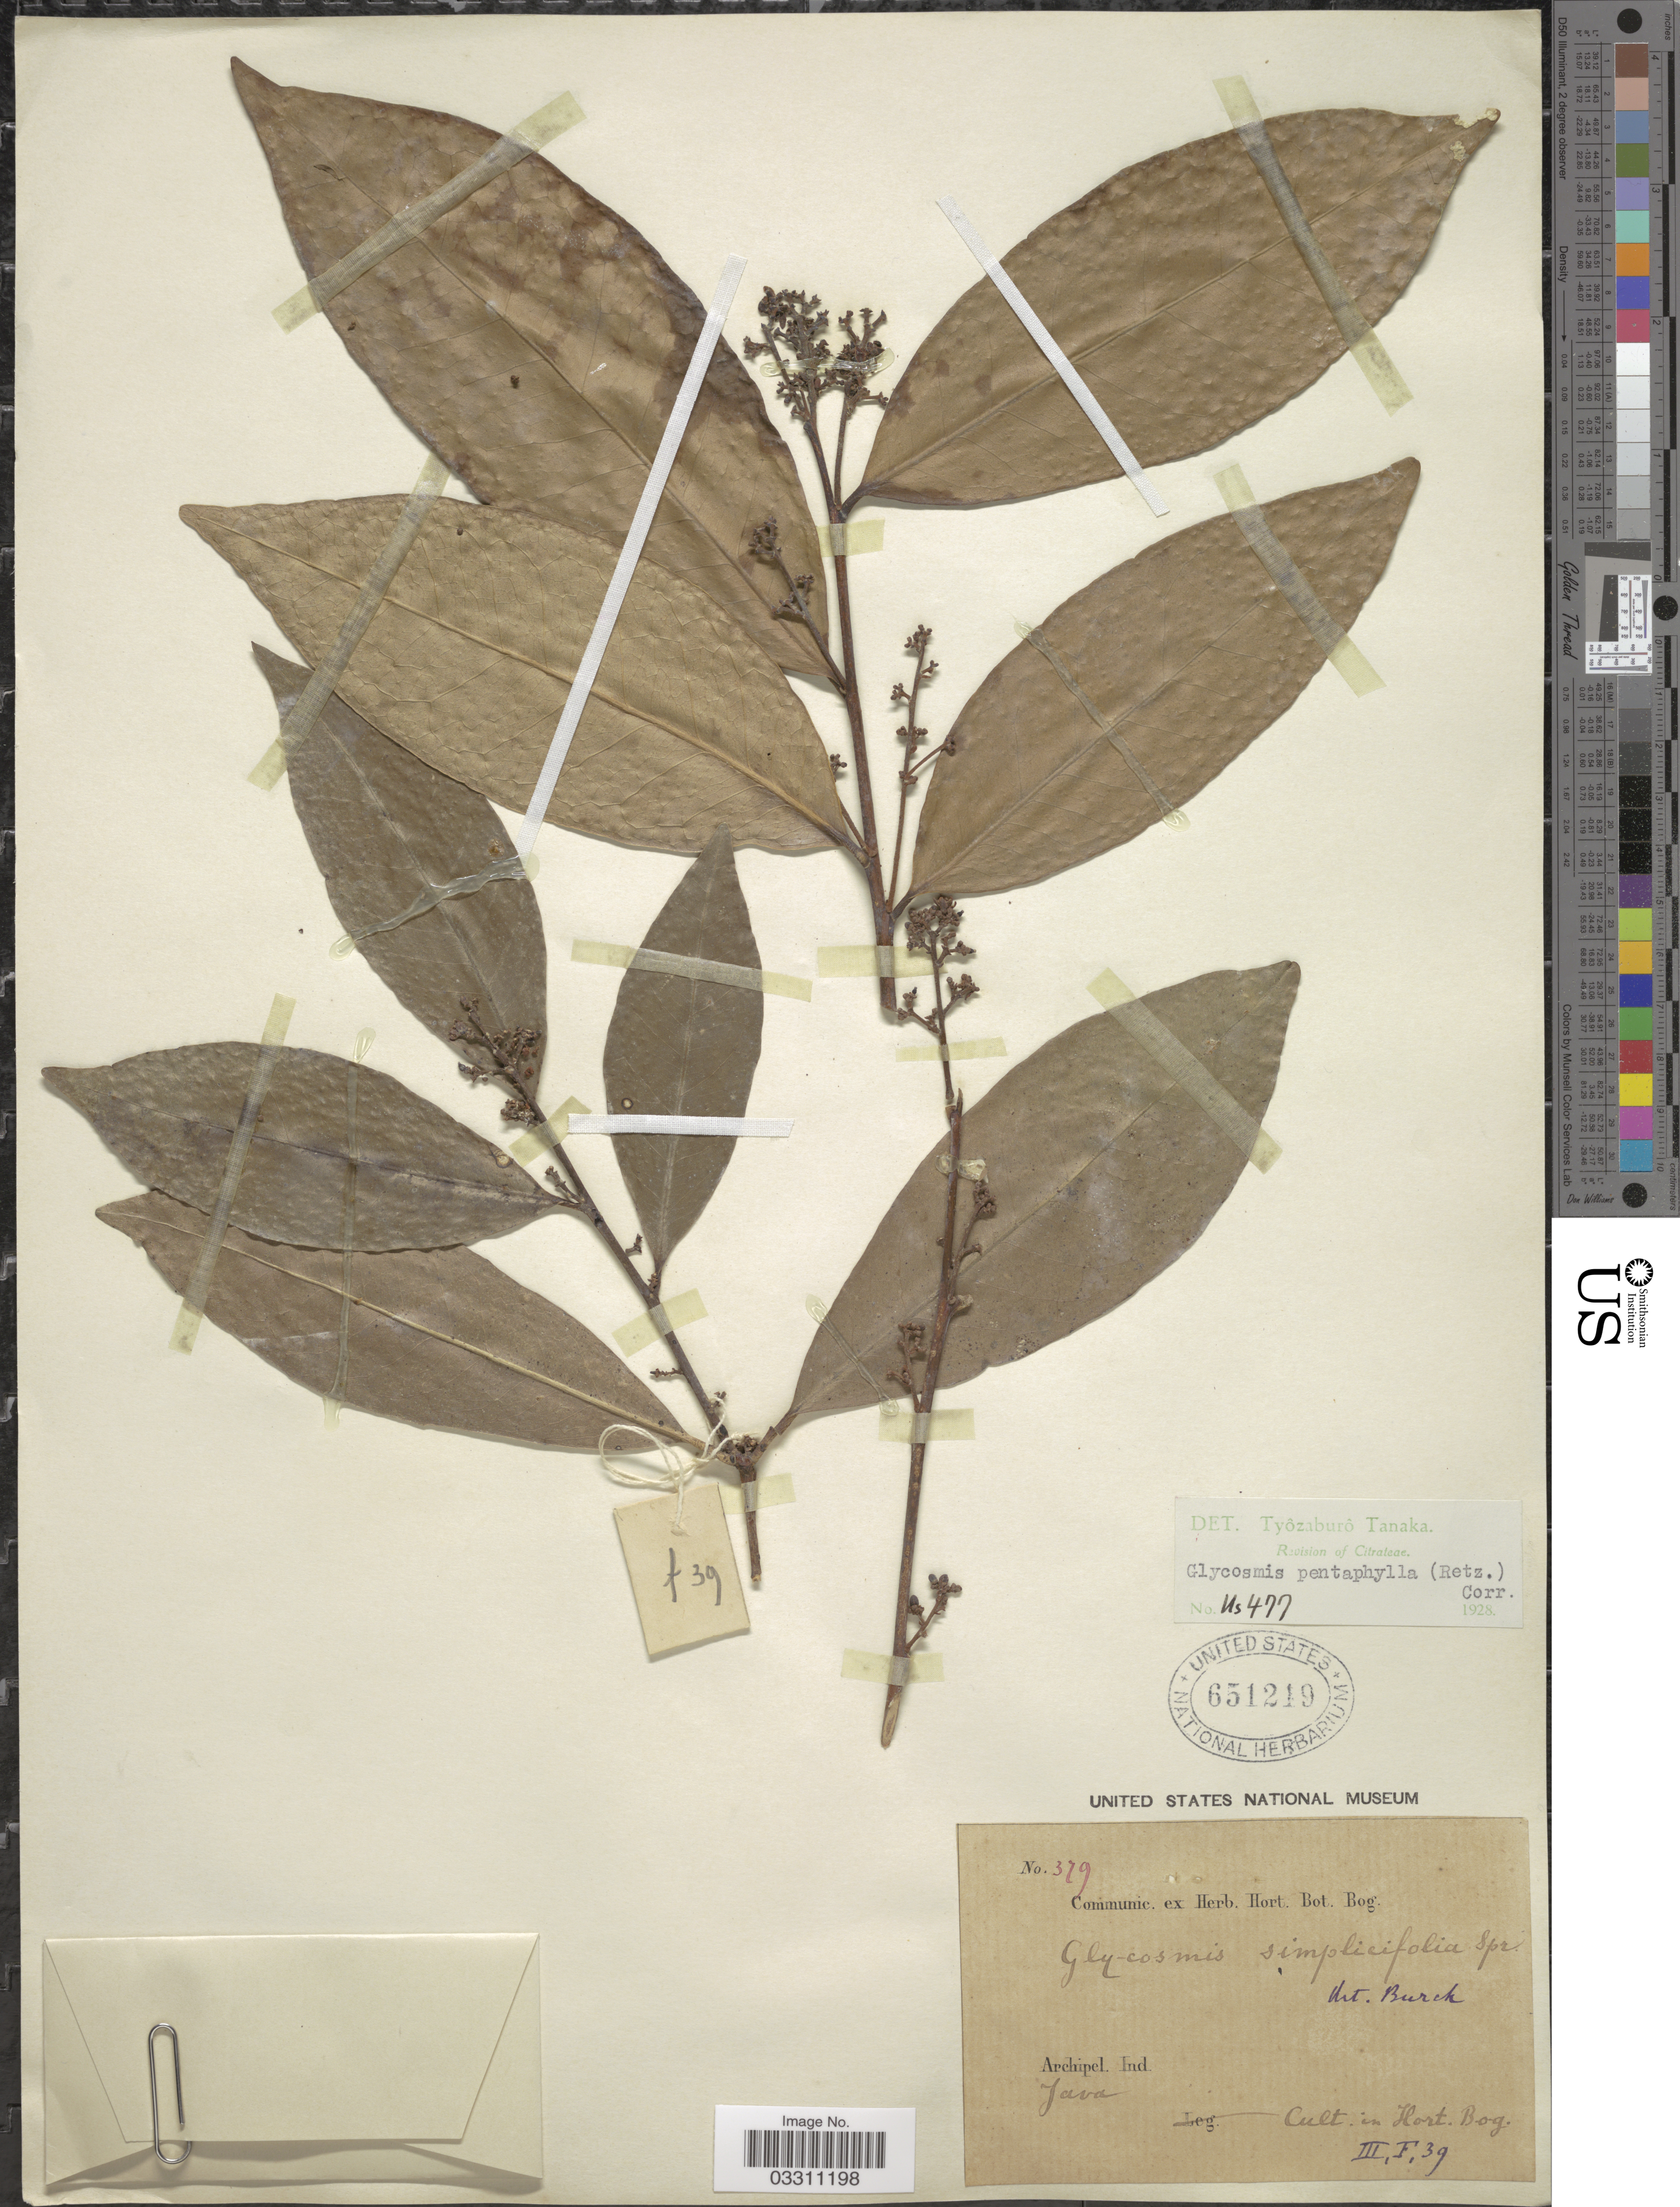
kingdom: Plantae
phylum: Tracheophyta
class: Magnoliopsida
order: Sapindales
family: Rutaceae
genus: Glycosmis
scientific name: Glycosmis pentaphylla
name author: (Retz.) DC.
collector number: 379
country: Indonesia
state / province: Java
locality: Archipel. Ind. Cult. in Hort. Bog. III,F,39.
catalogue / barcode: US 651219